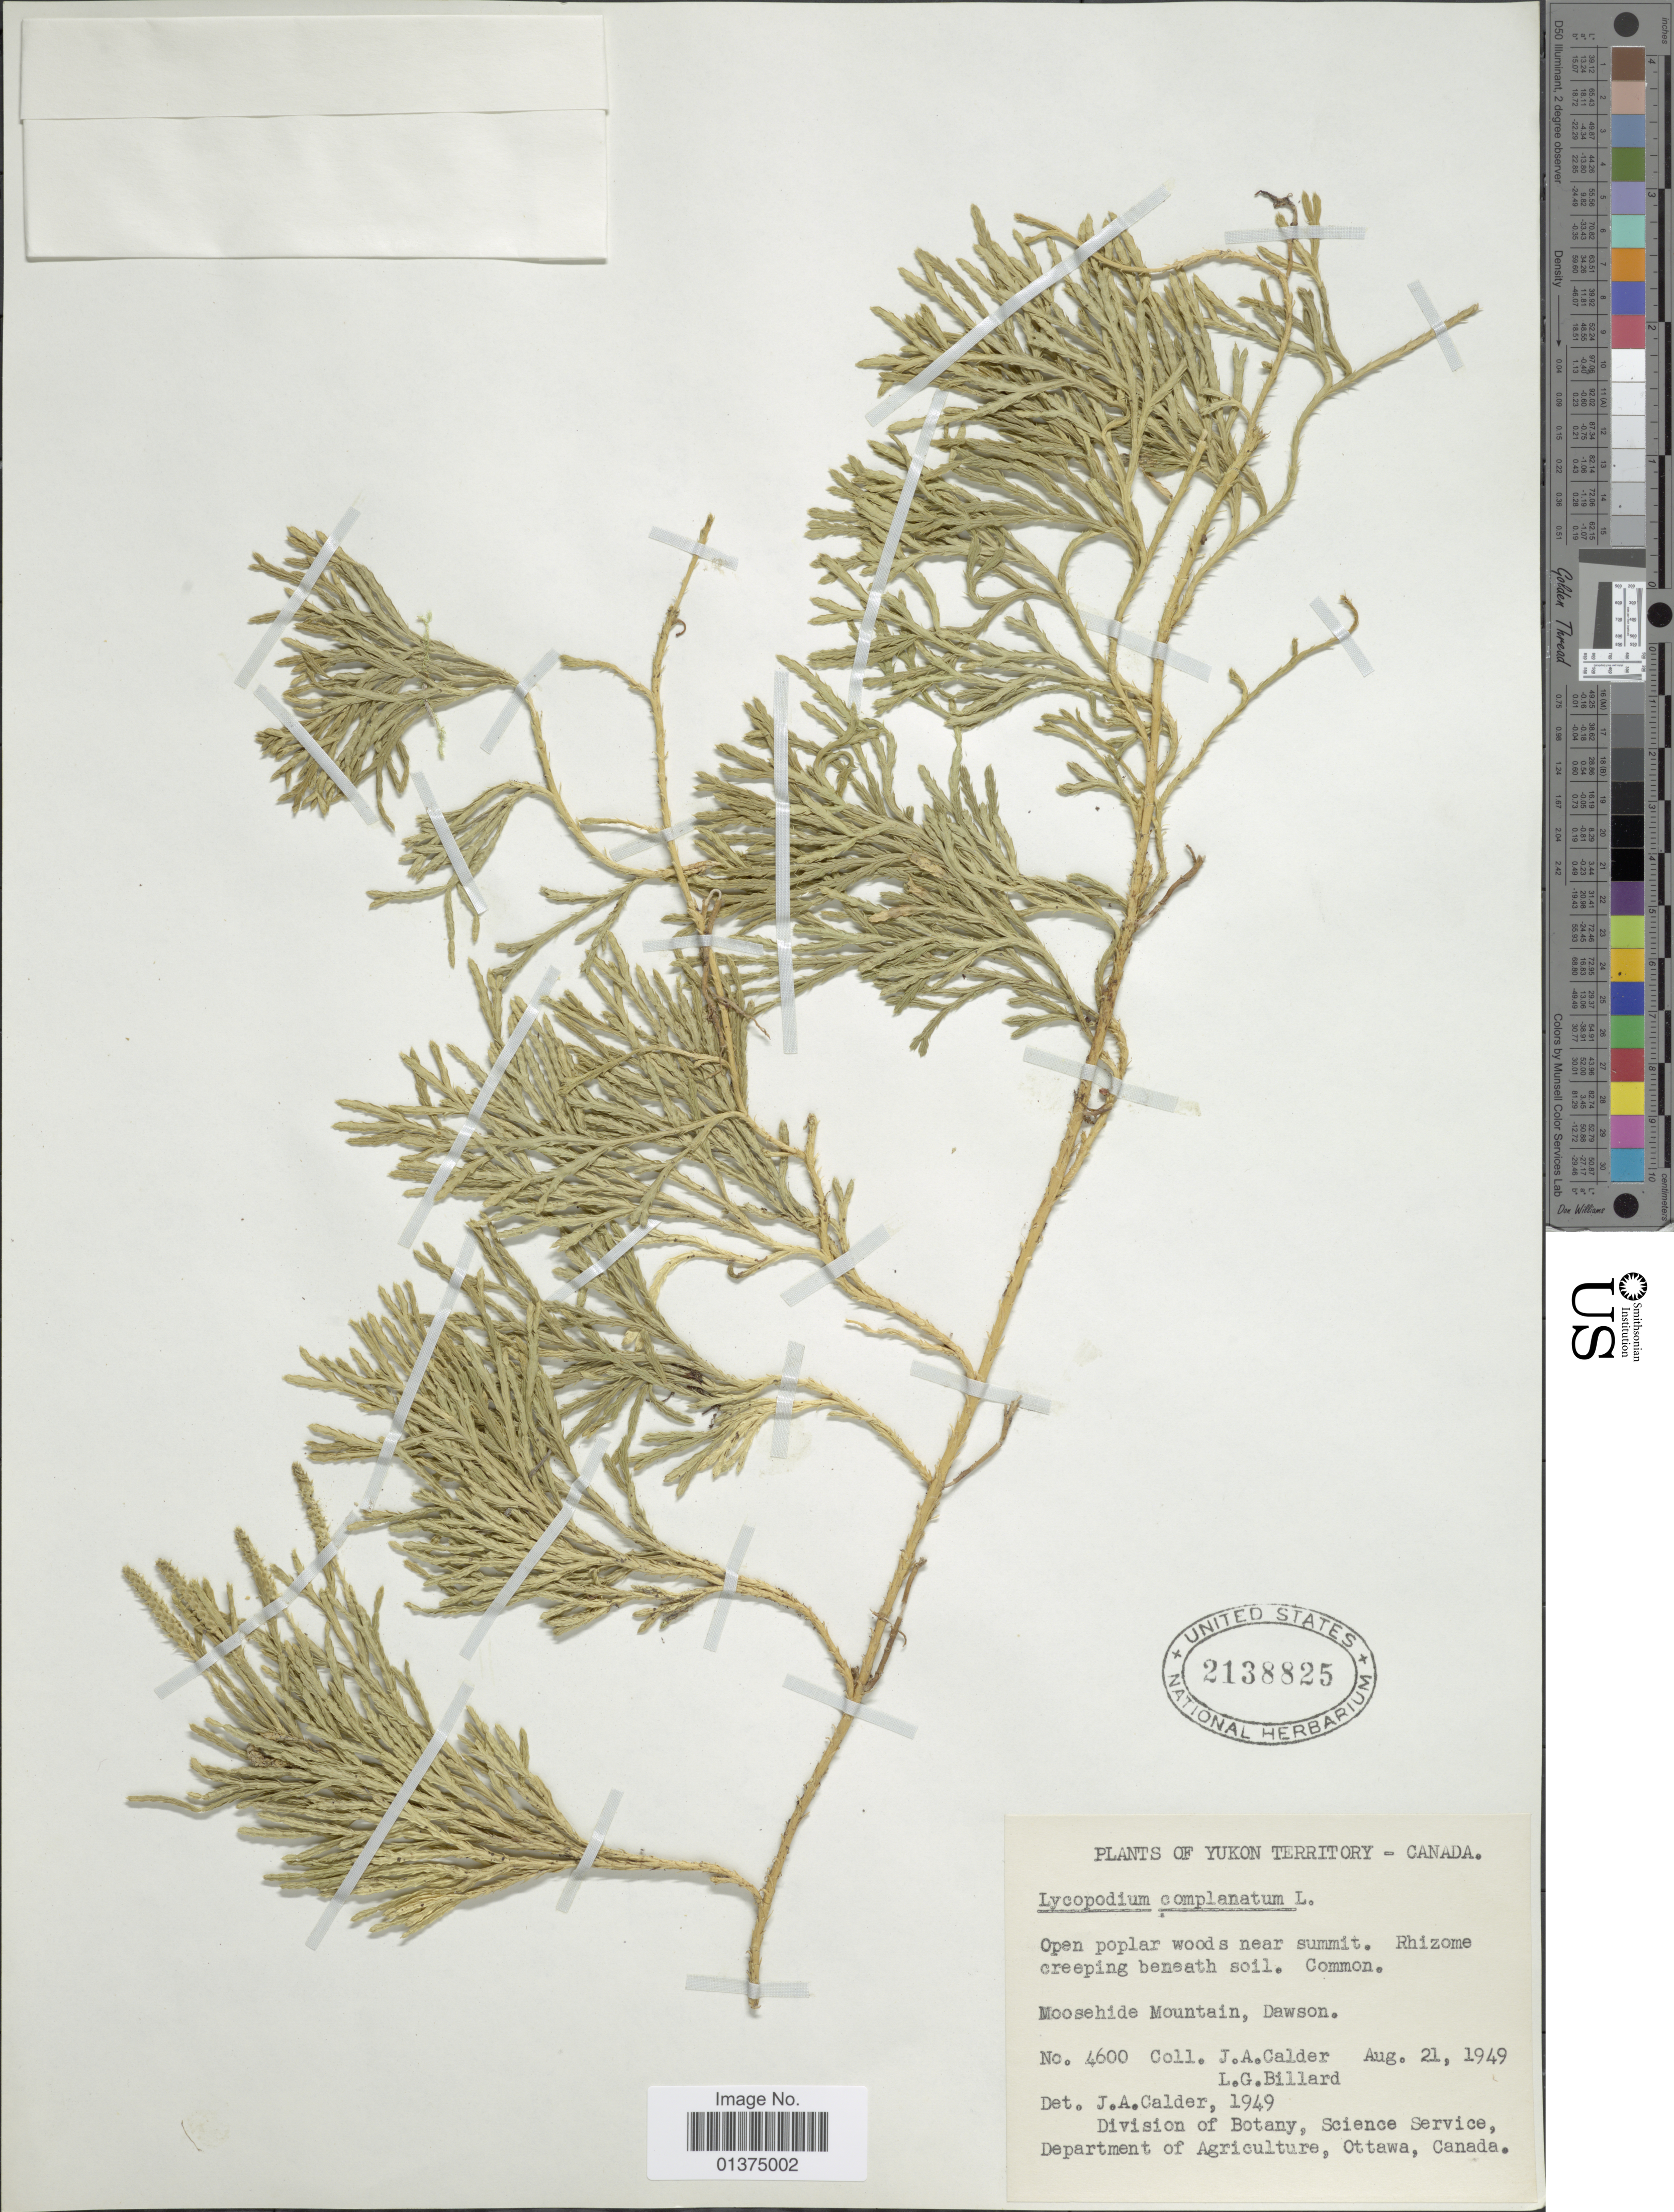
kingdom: Plantae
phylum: Tracheophyta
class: Lycopodiopsida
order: Lycopodiales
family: Lycopodiaceae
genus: Diphasiastrum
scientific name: Diphasiastrum complanatum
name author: (L.) Holub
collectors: J. A. Calder & L. Billard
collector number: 4600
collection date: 1949-08-21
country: Canada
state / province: Yukon Territory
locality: Moosehide Mountain, Dawson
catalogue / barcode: US 2138825